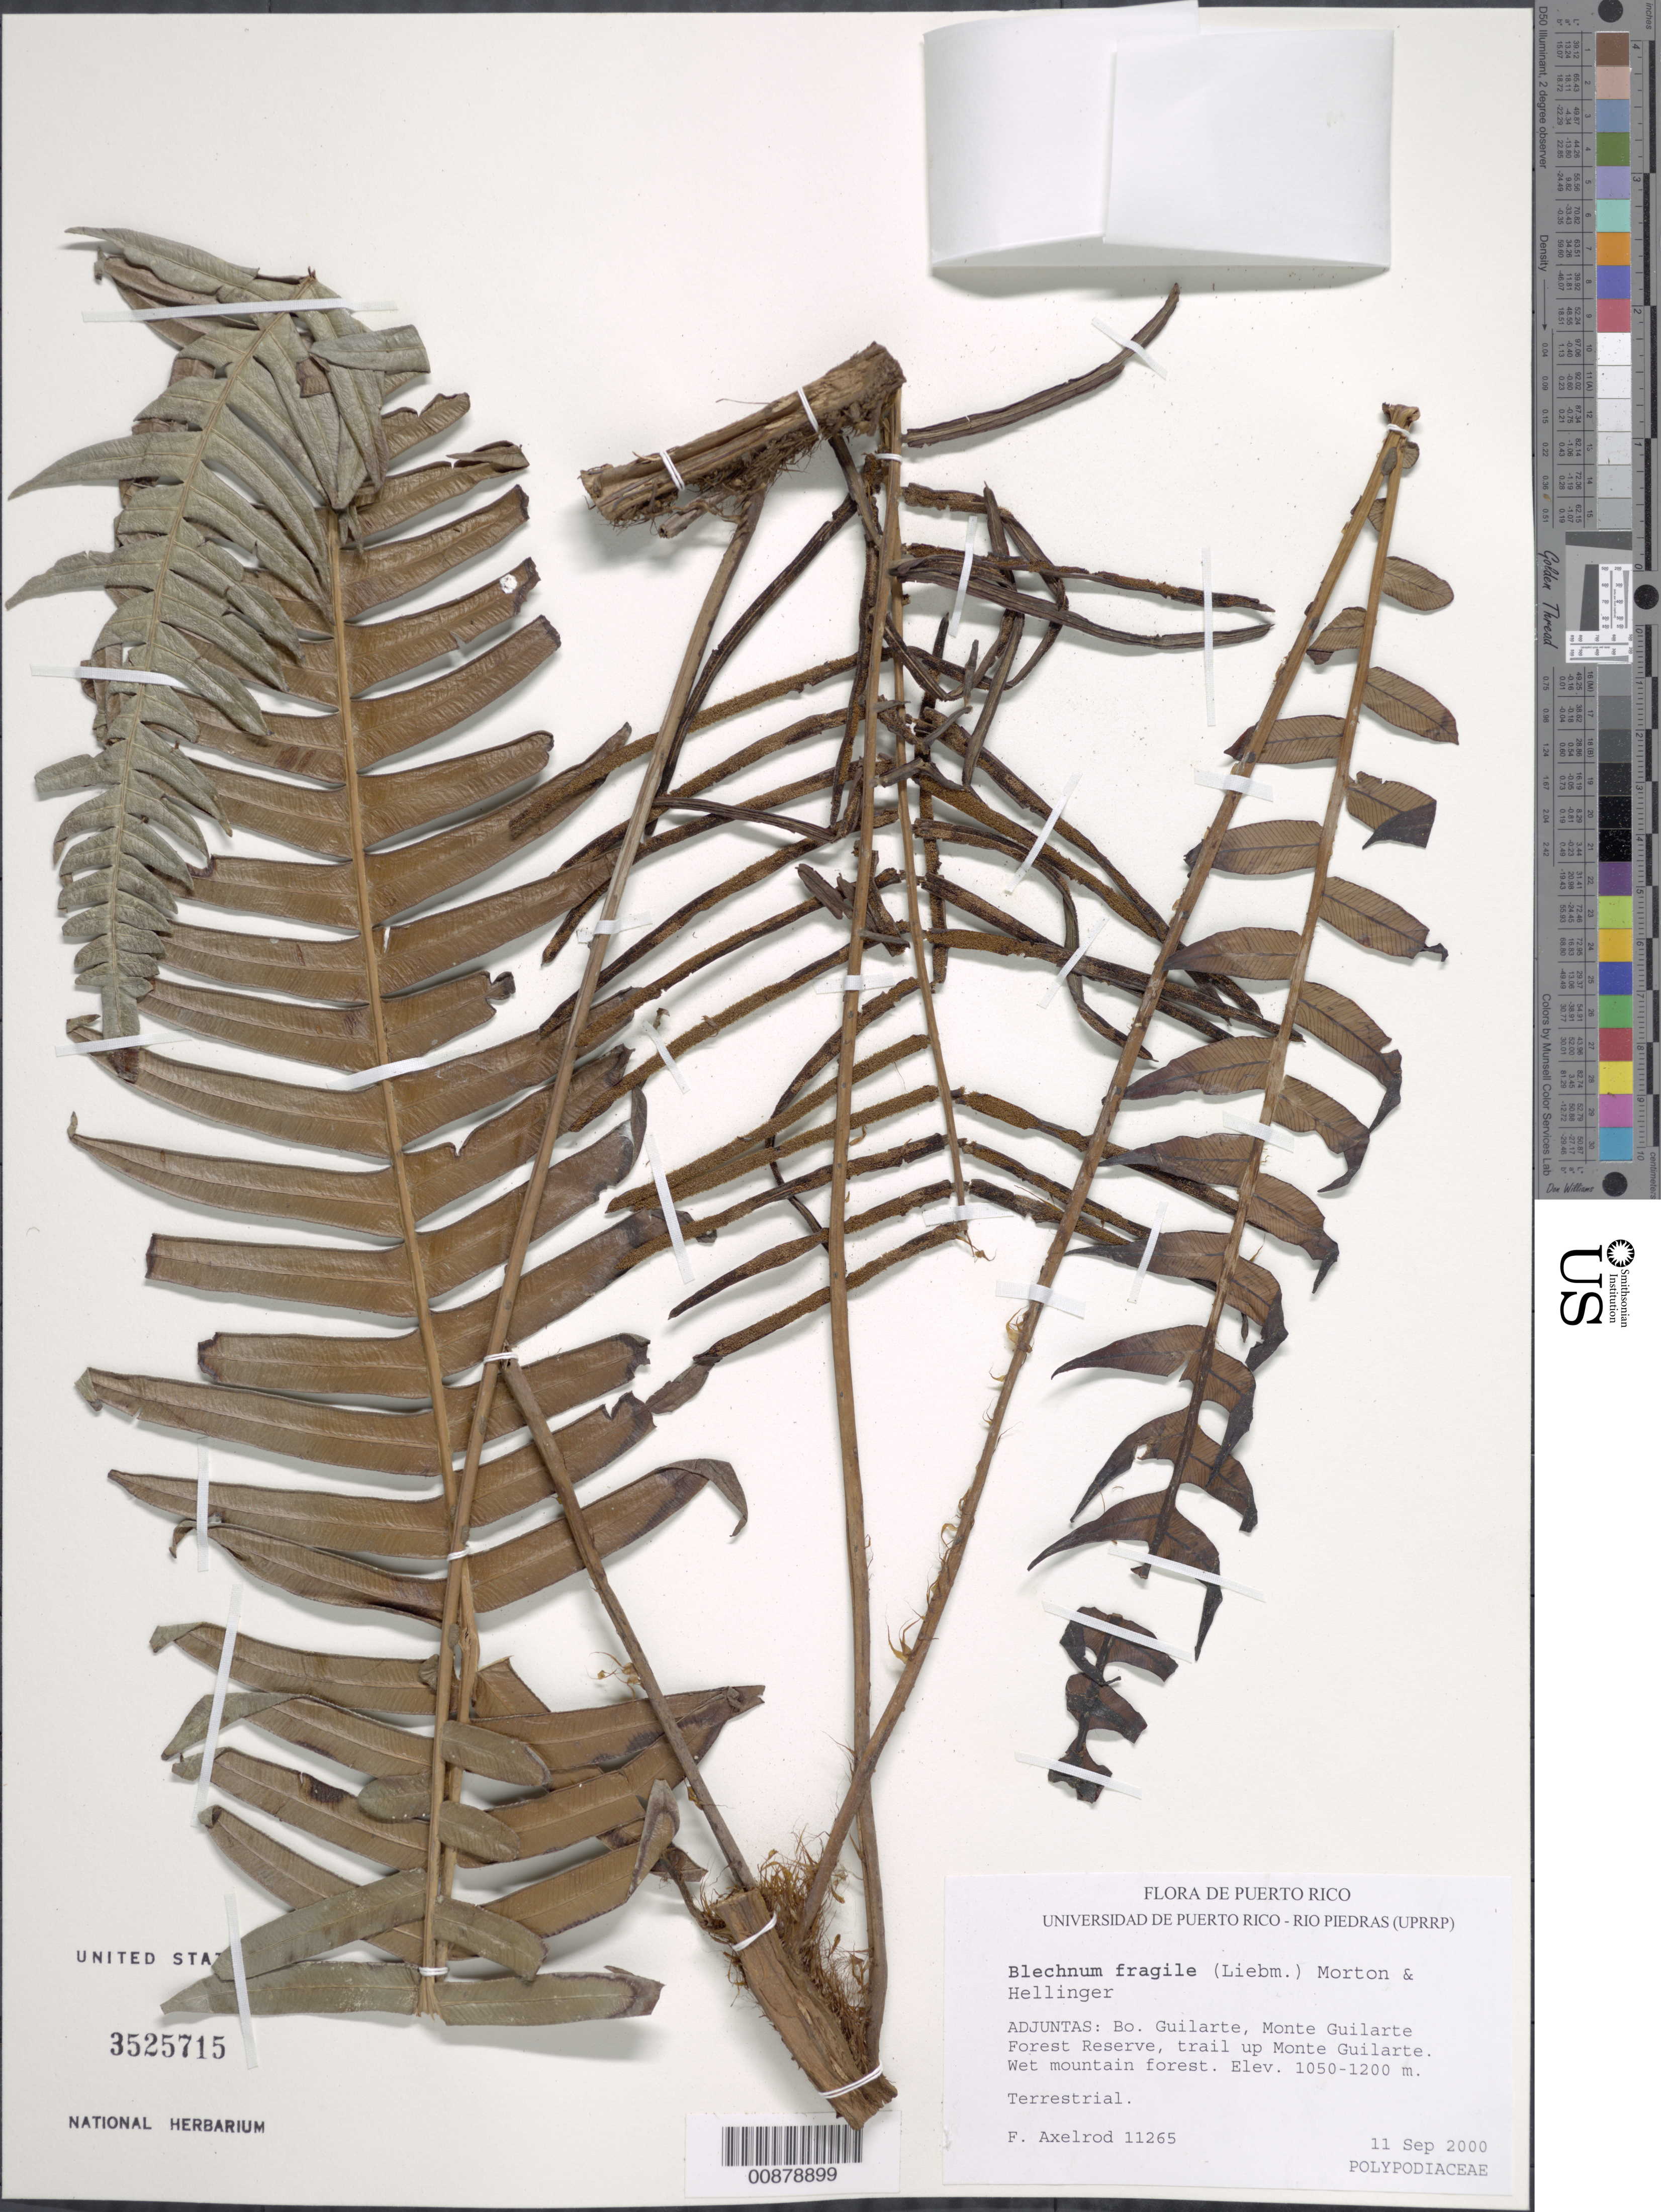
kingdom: Plantae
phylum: Tracheophyta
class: Polypodiopsida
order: Polypodiales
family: Blechnaceae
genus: Blechnum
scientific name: Blechnum fragile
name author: (Liebm.) C.V. Morton & Lellinger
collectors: F. S. Axelrod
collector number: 11265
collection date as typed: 11 Sep 2000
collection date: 2000-09-11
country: Puerto Rico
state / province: Adjuntas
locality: Bo. Guilarte, Monte Guilarte Forest Reserve, trail up Monte Guilarte.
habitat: Wet mounatin forest.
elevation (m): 1050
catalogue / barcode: US 3525715